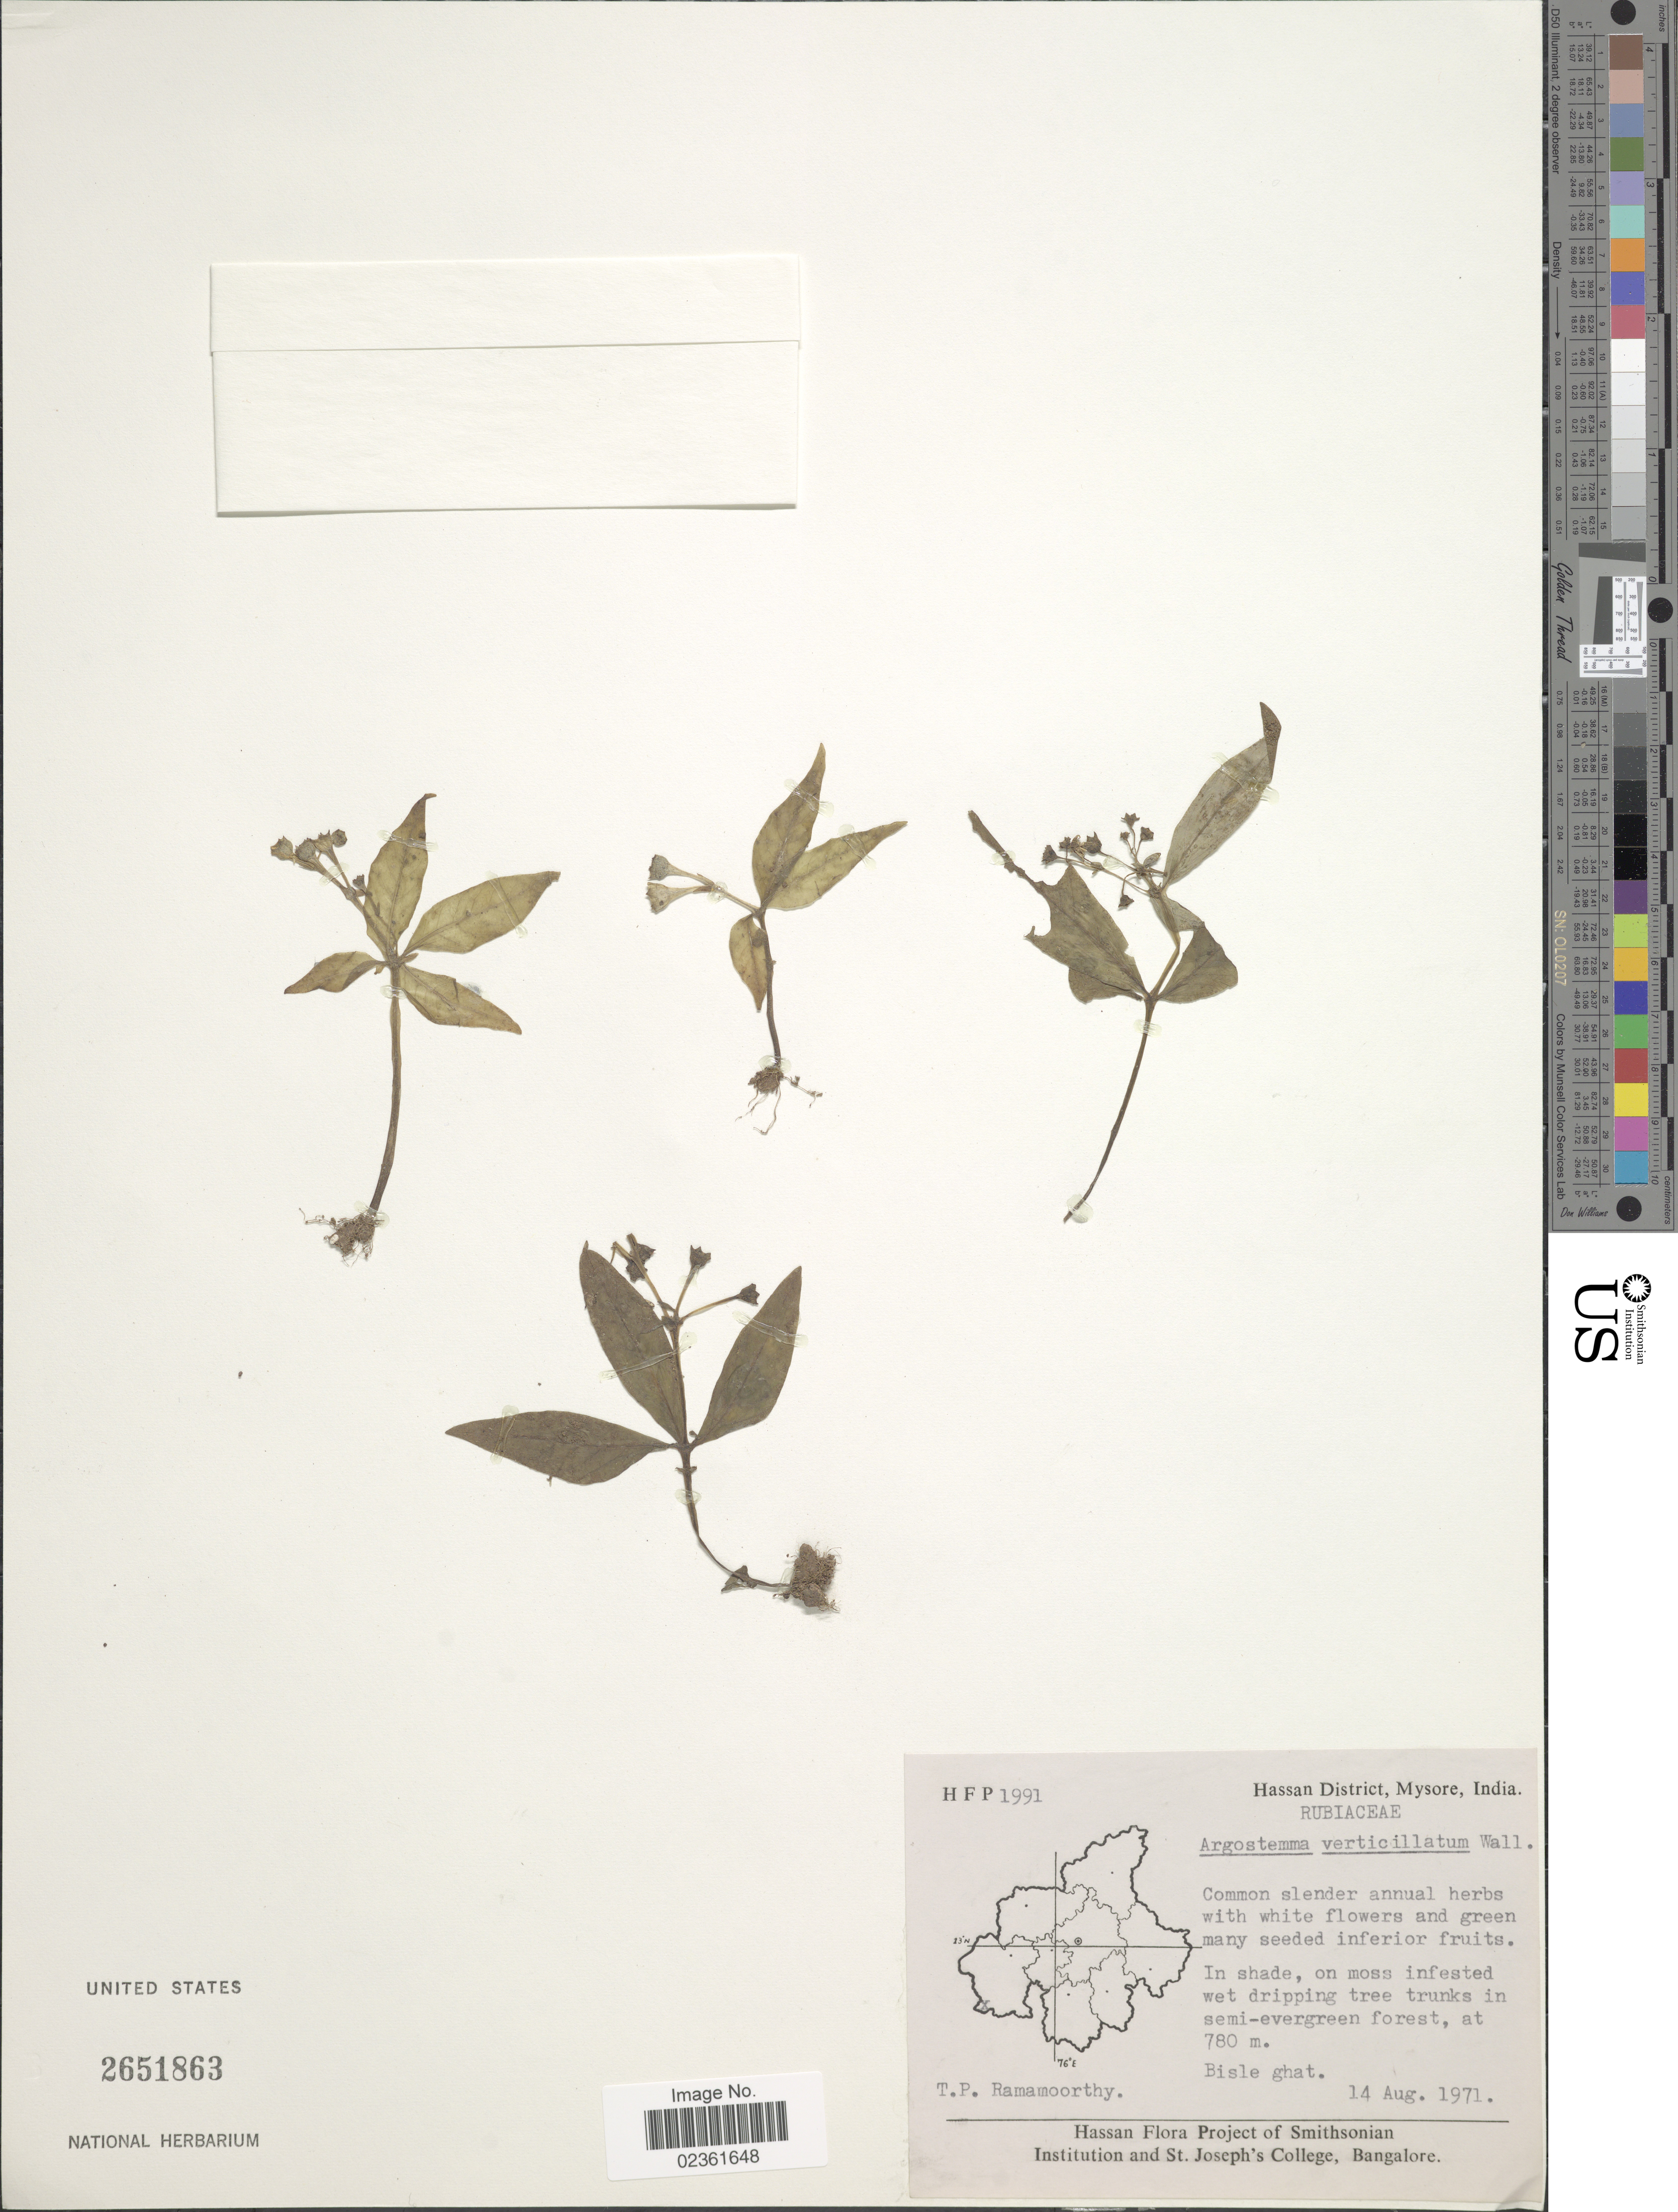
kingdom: Plantae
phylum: Tracheophyta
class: Magnoliopsida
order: Gentianales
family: Rubiaceae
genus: Argostemma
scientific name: Argostemma verticillatum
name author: Wall.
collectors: T. P. Ramamoorthy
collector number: HFP 1991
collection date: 1971-08-14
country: India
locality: Hassan District, Mysore, Bisle ghat.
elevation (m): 780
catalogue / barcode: US 2651863